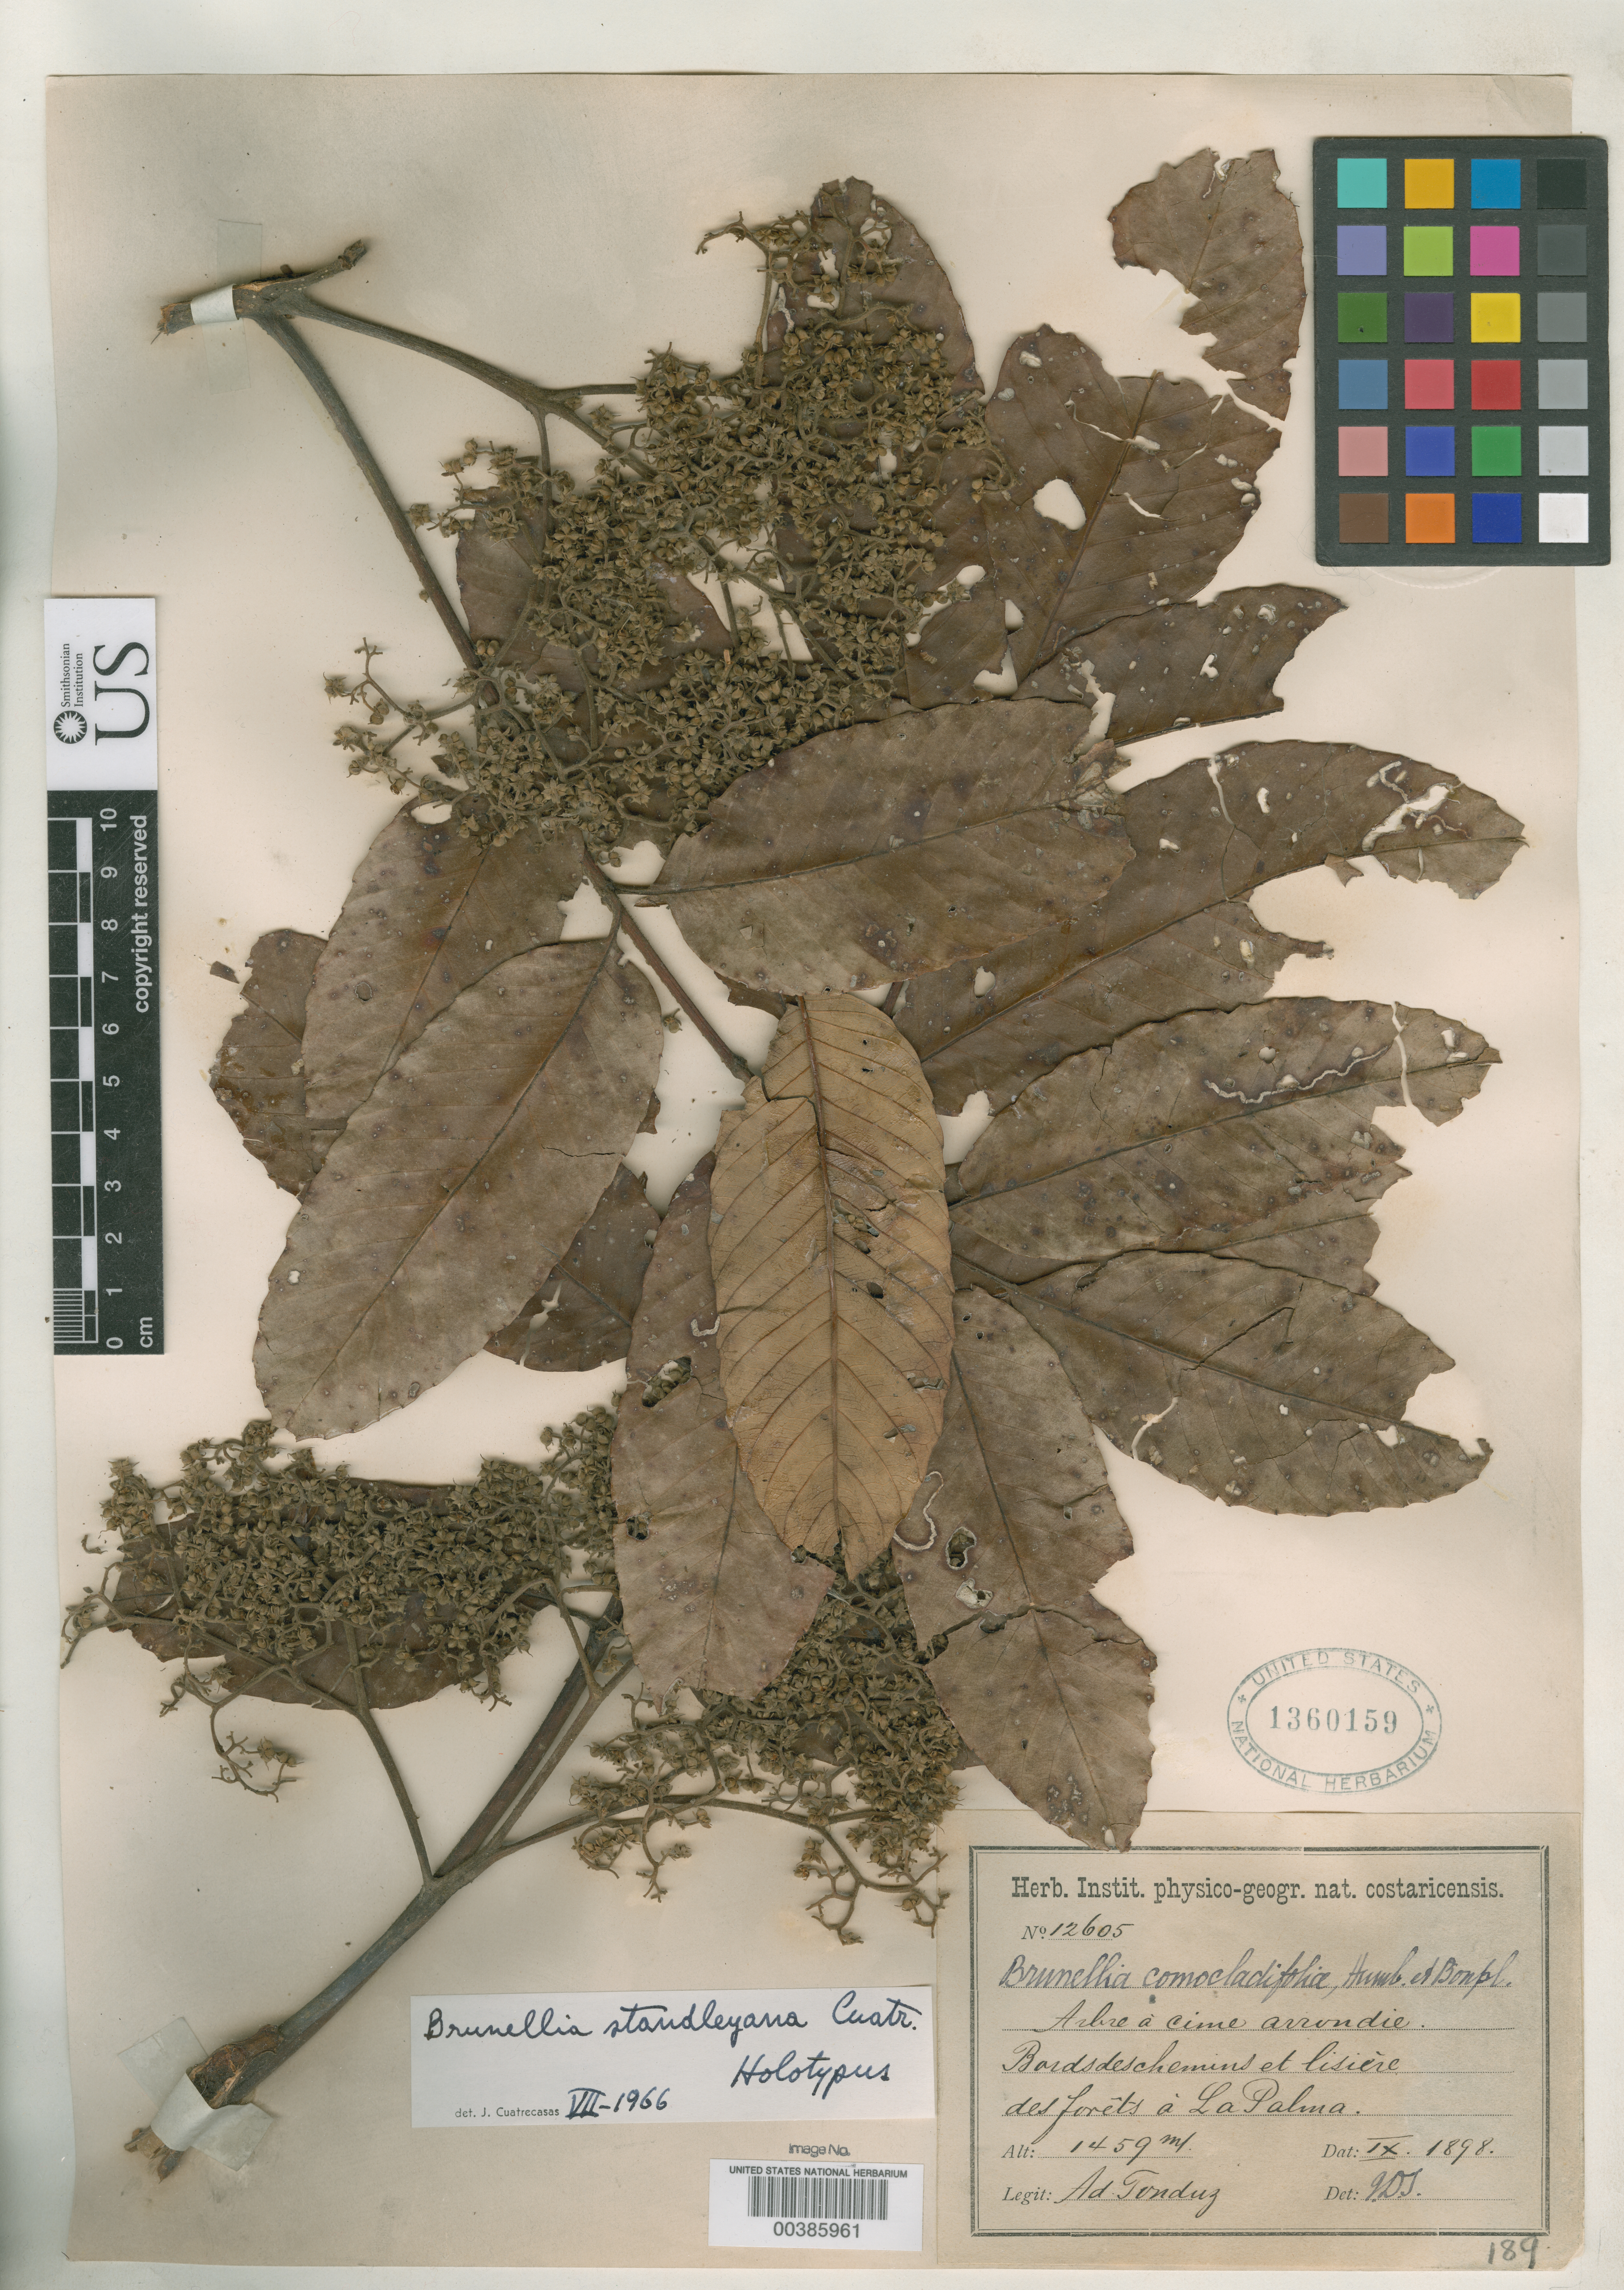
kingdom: Plantae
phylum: Tracheophyta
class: Magnoliopsida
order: Oxalidales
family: Brunelliaceae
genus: Brunellia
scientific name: Brunellia standleyana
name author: Cuatrec.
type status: Holotype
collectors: A. Tonduz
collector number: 12605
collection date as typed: Sep 1898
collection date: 1898-09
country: Costa Rica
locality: La Palma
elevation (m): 1459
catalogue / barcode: US 1360159